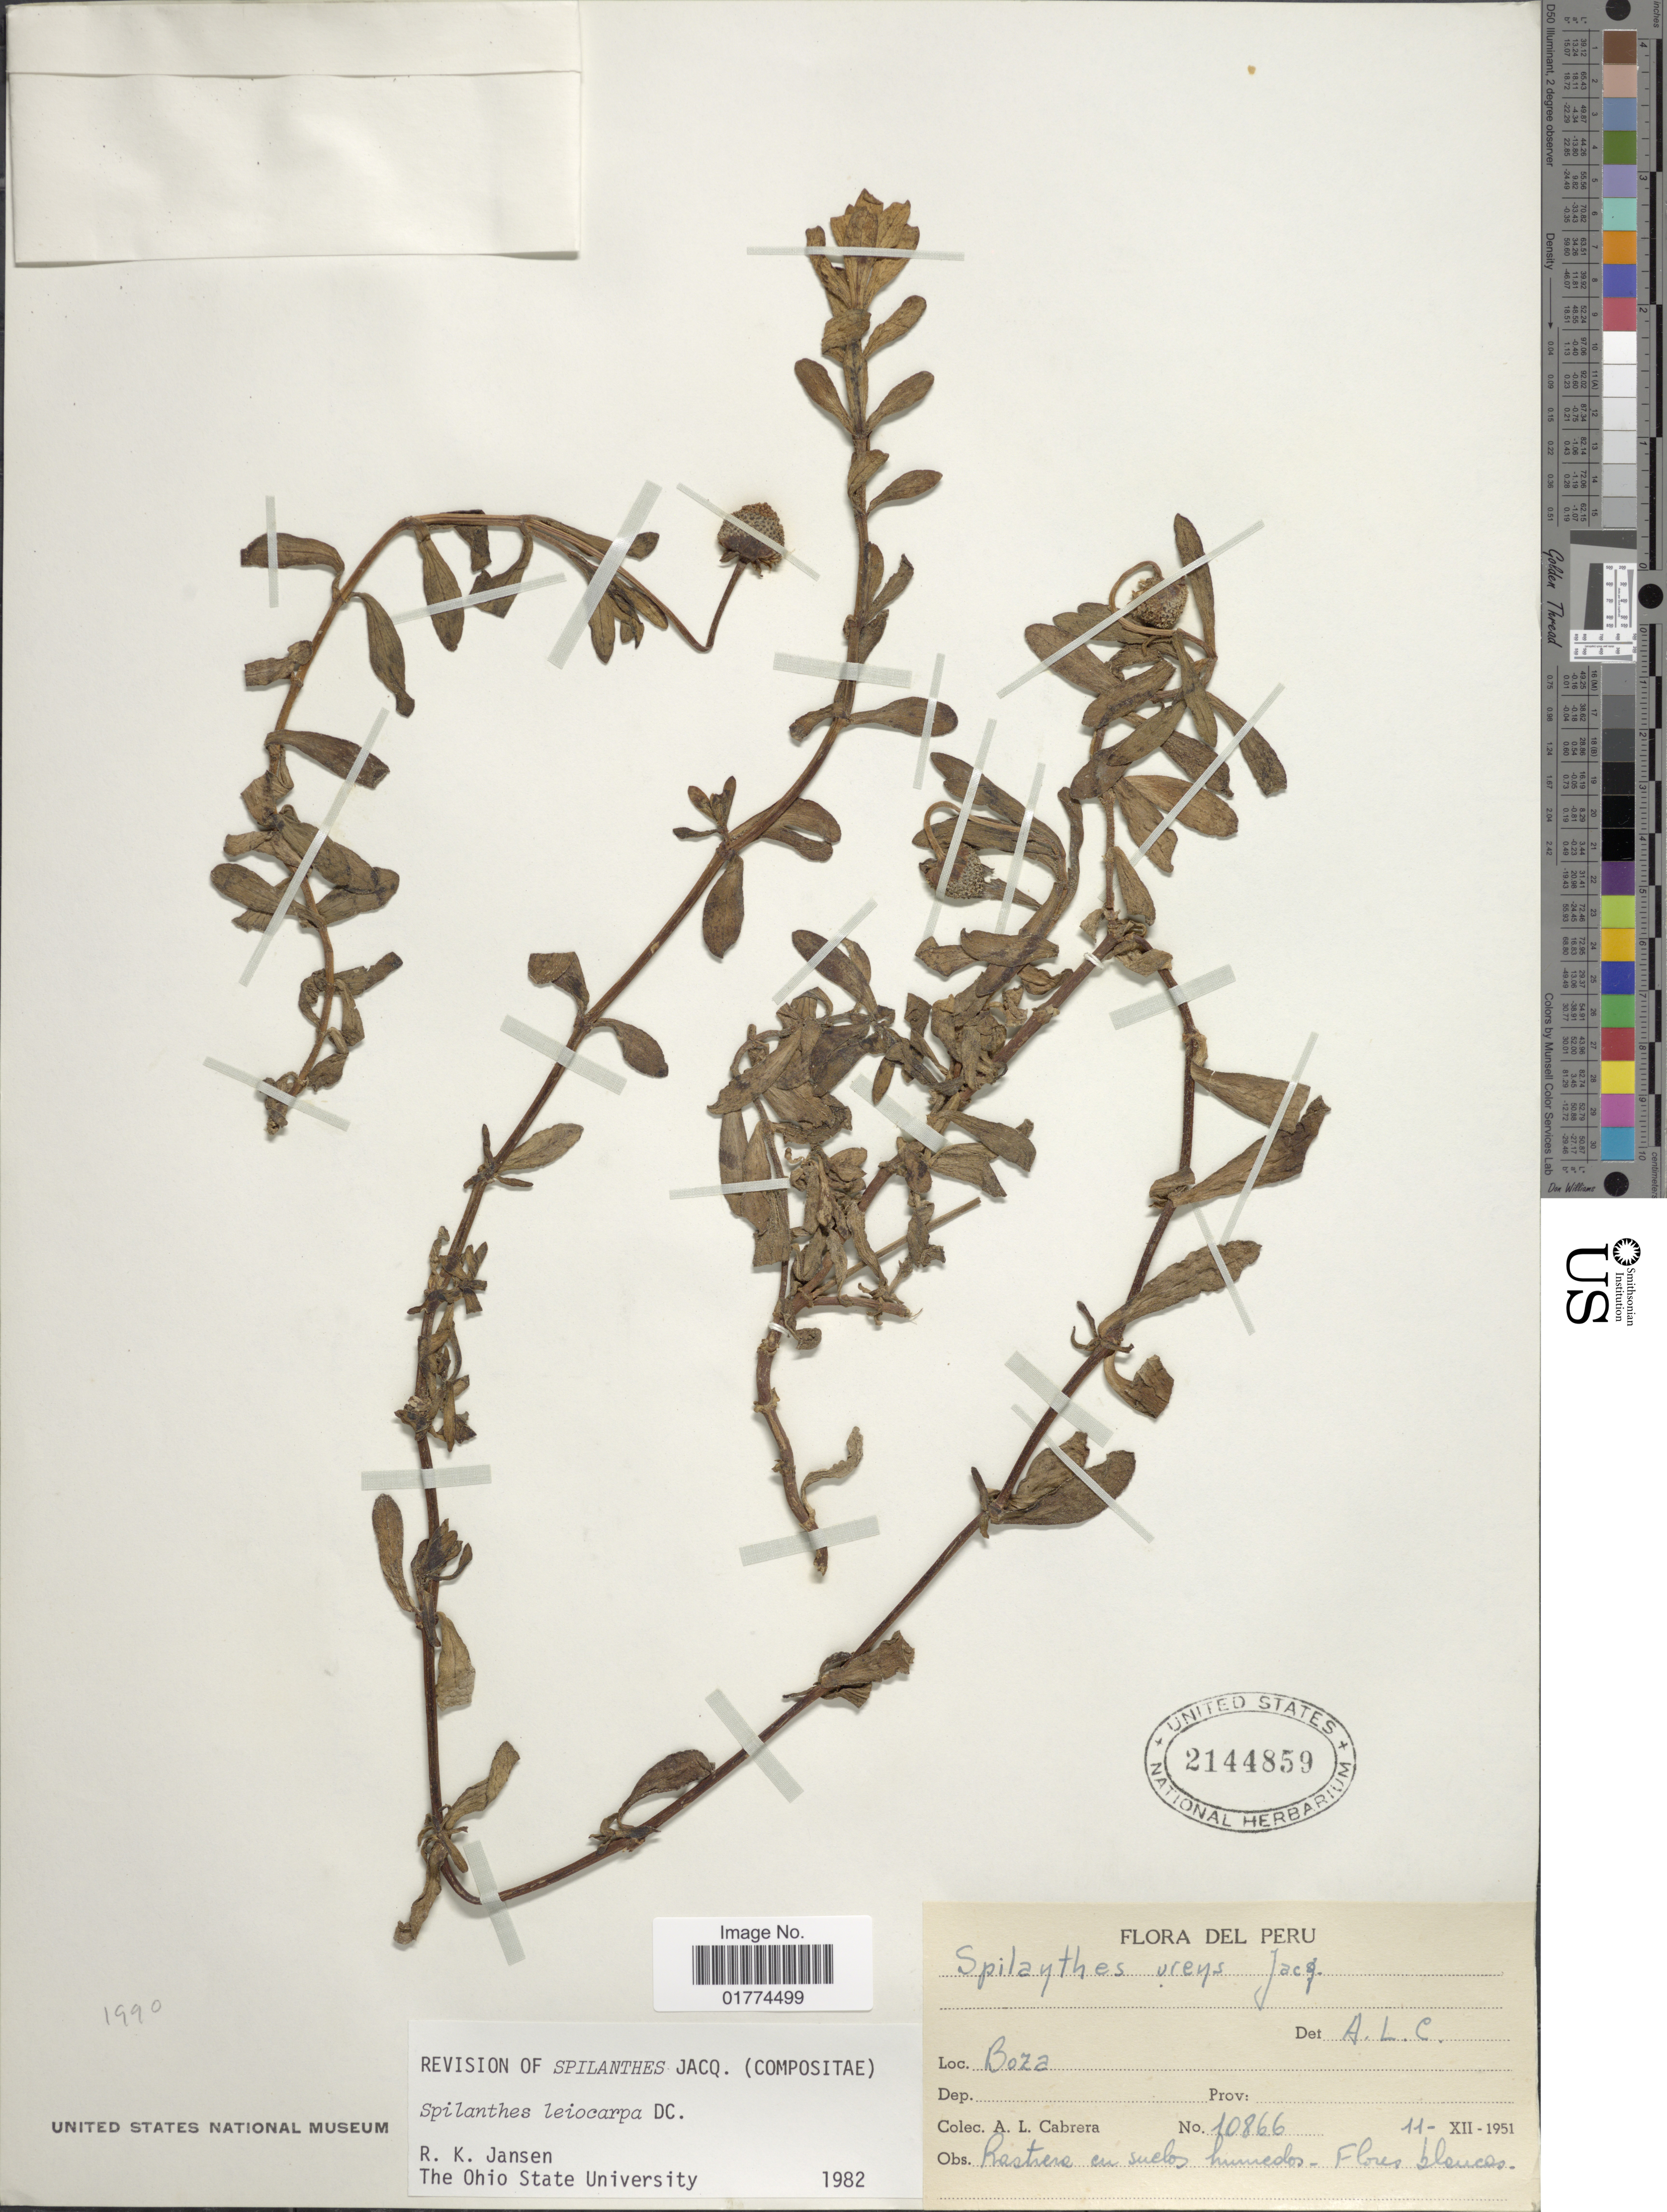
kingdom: Plantae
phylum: Tracheophyta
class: Magnoliopsida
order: Asterales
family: Asteraceae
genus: Spilanthes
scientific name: Spilanthes leiocarpa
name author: DC.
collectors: A. L. Cabrera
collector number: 10866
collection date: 1951-12-11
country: Peru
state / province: Lima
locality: Boza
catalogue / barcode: US 2144859